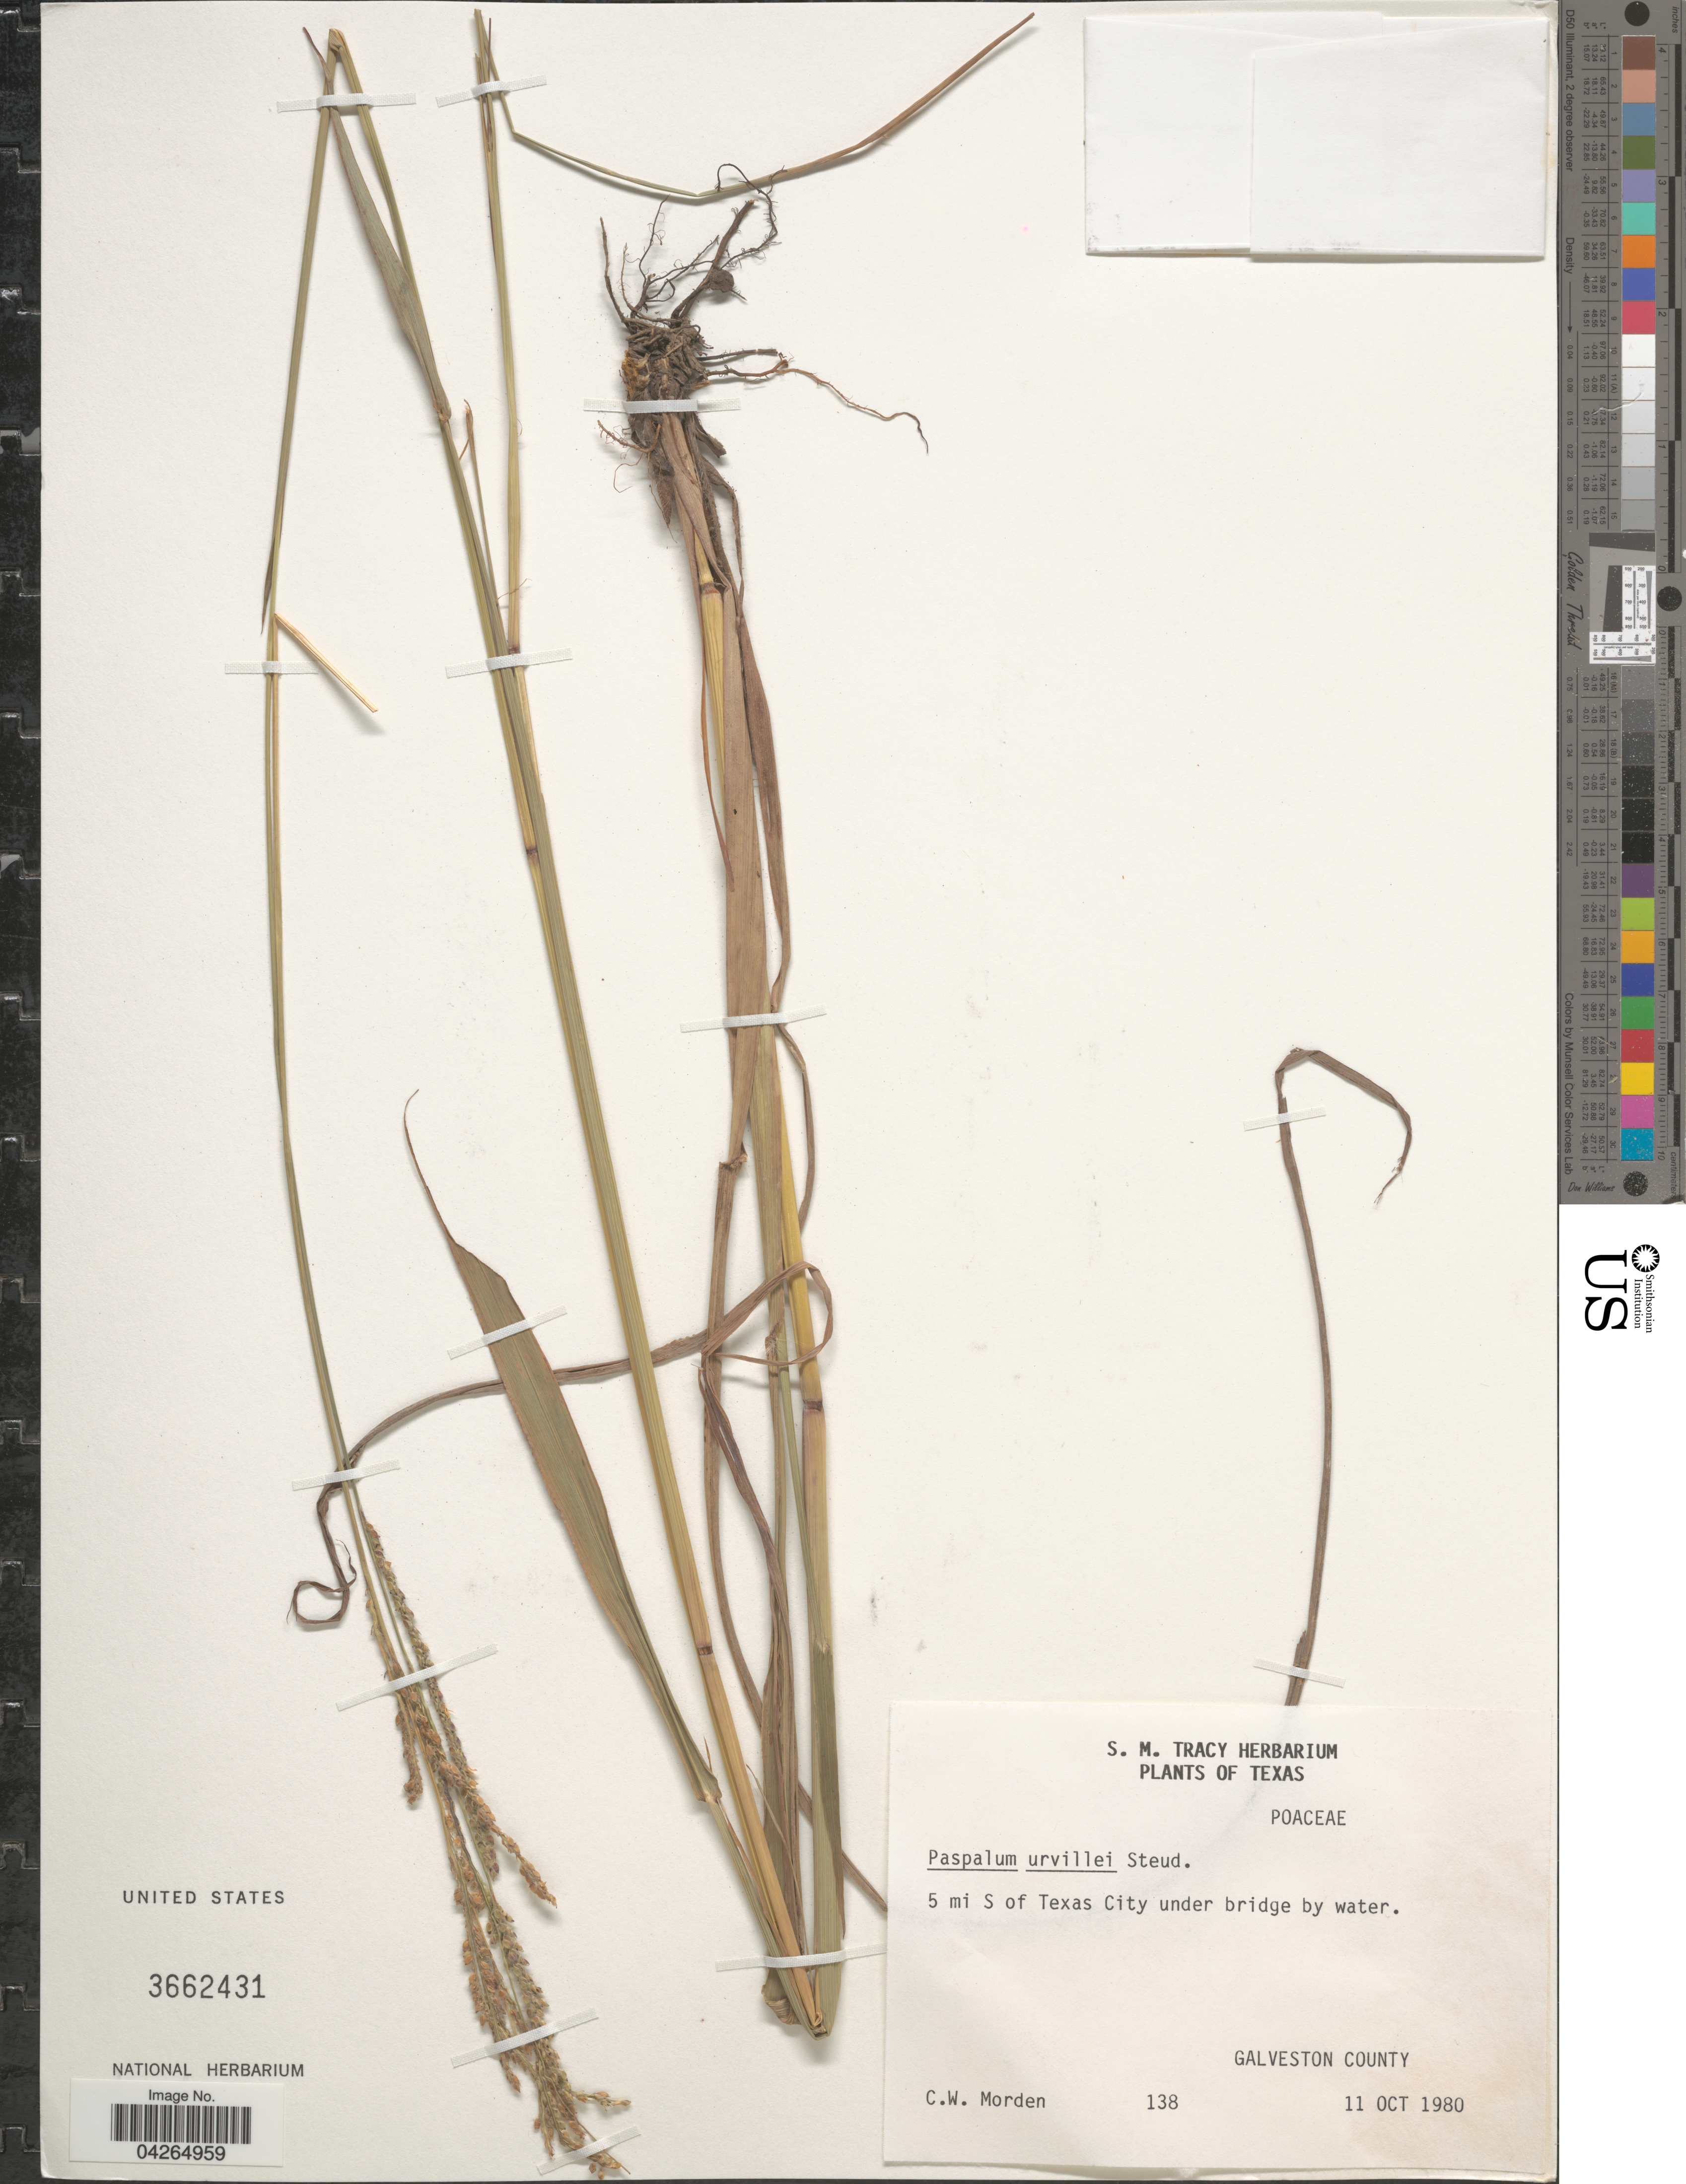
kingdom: Plantae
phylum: Tracheophyta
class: Liliopsida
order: Poales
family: Poaceae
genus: Paspalum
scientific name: Paspalum urvillei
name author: Steud.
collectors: C. Morden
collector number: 138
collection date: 1980-10-11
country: United States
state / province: Texas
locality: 5 mi S of Texas City under bridge by water. Galveston County.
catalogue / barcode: US 3662431